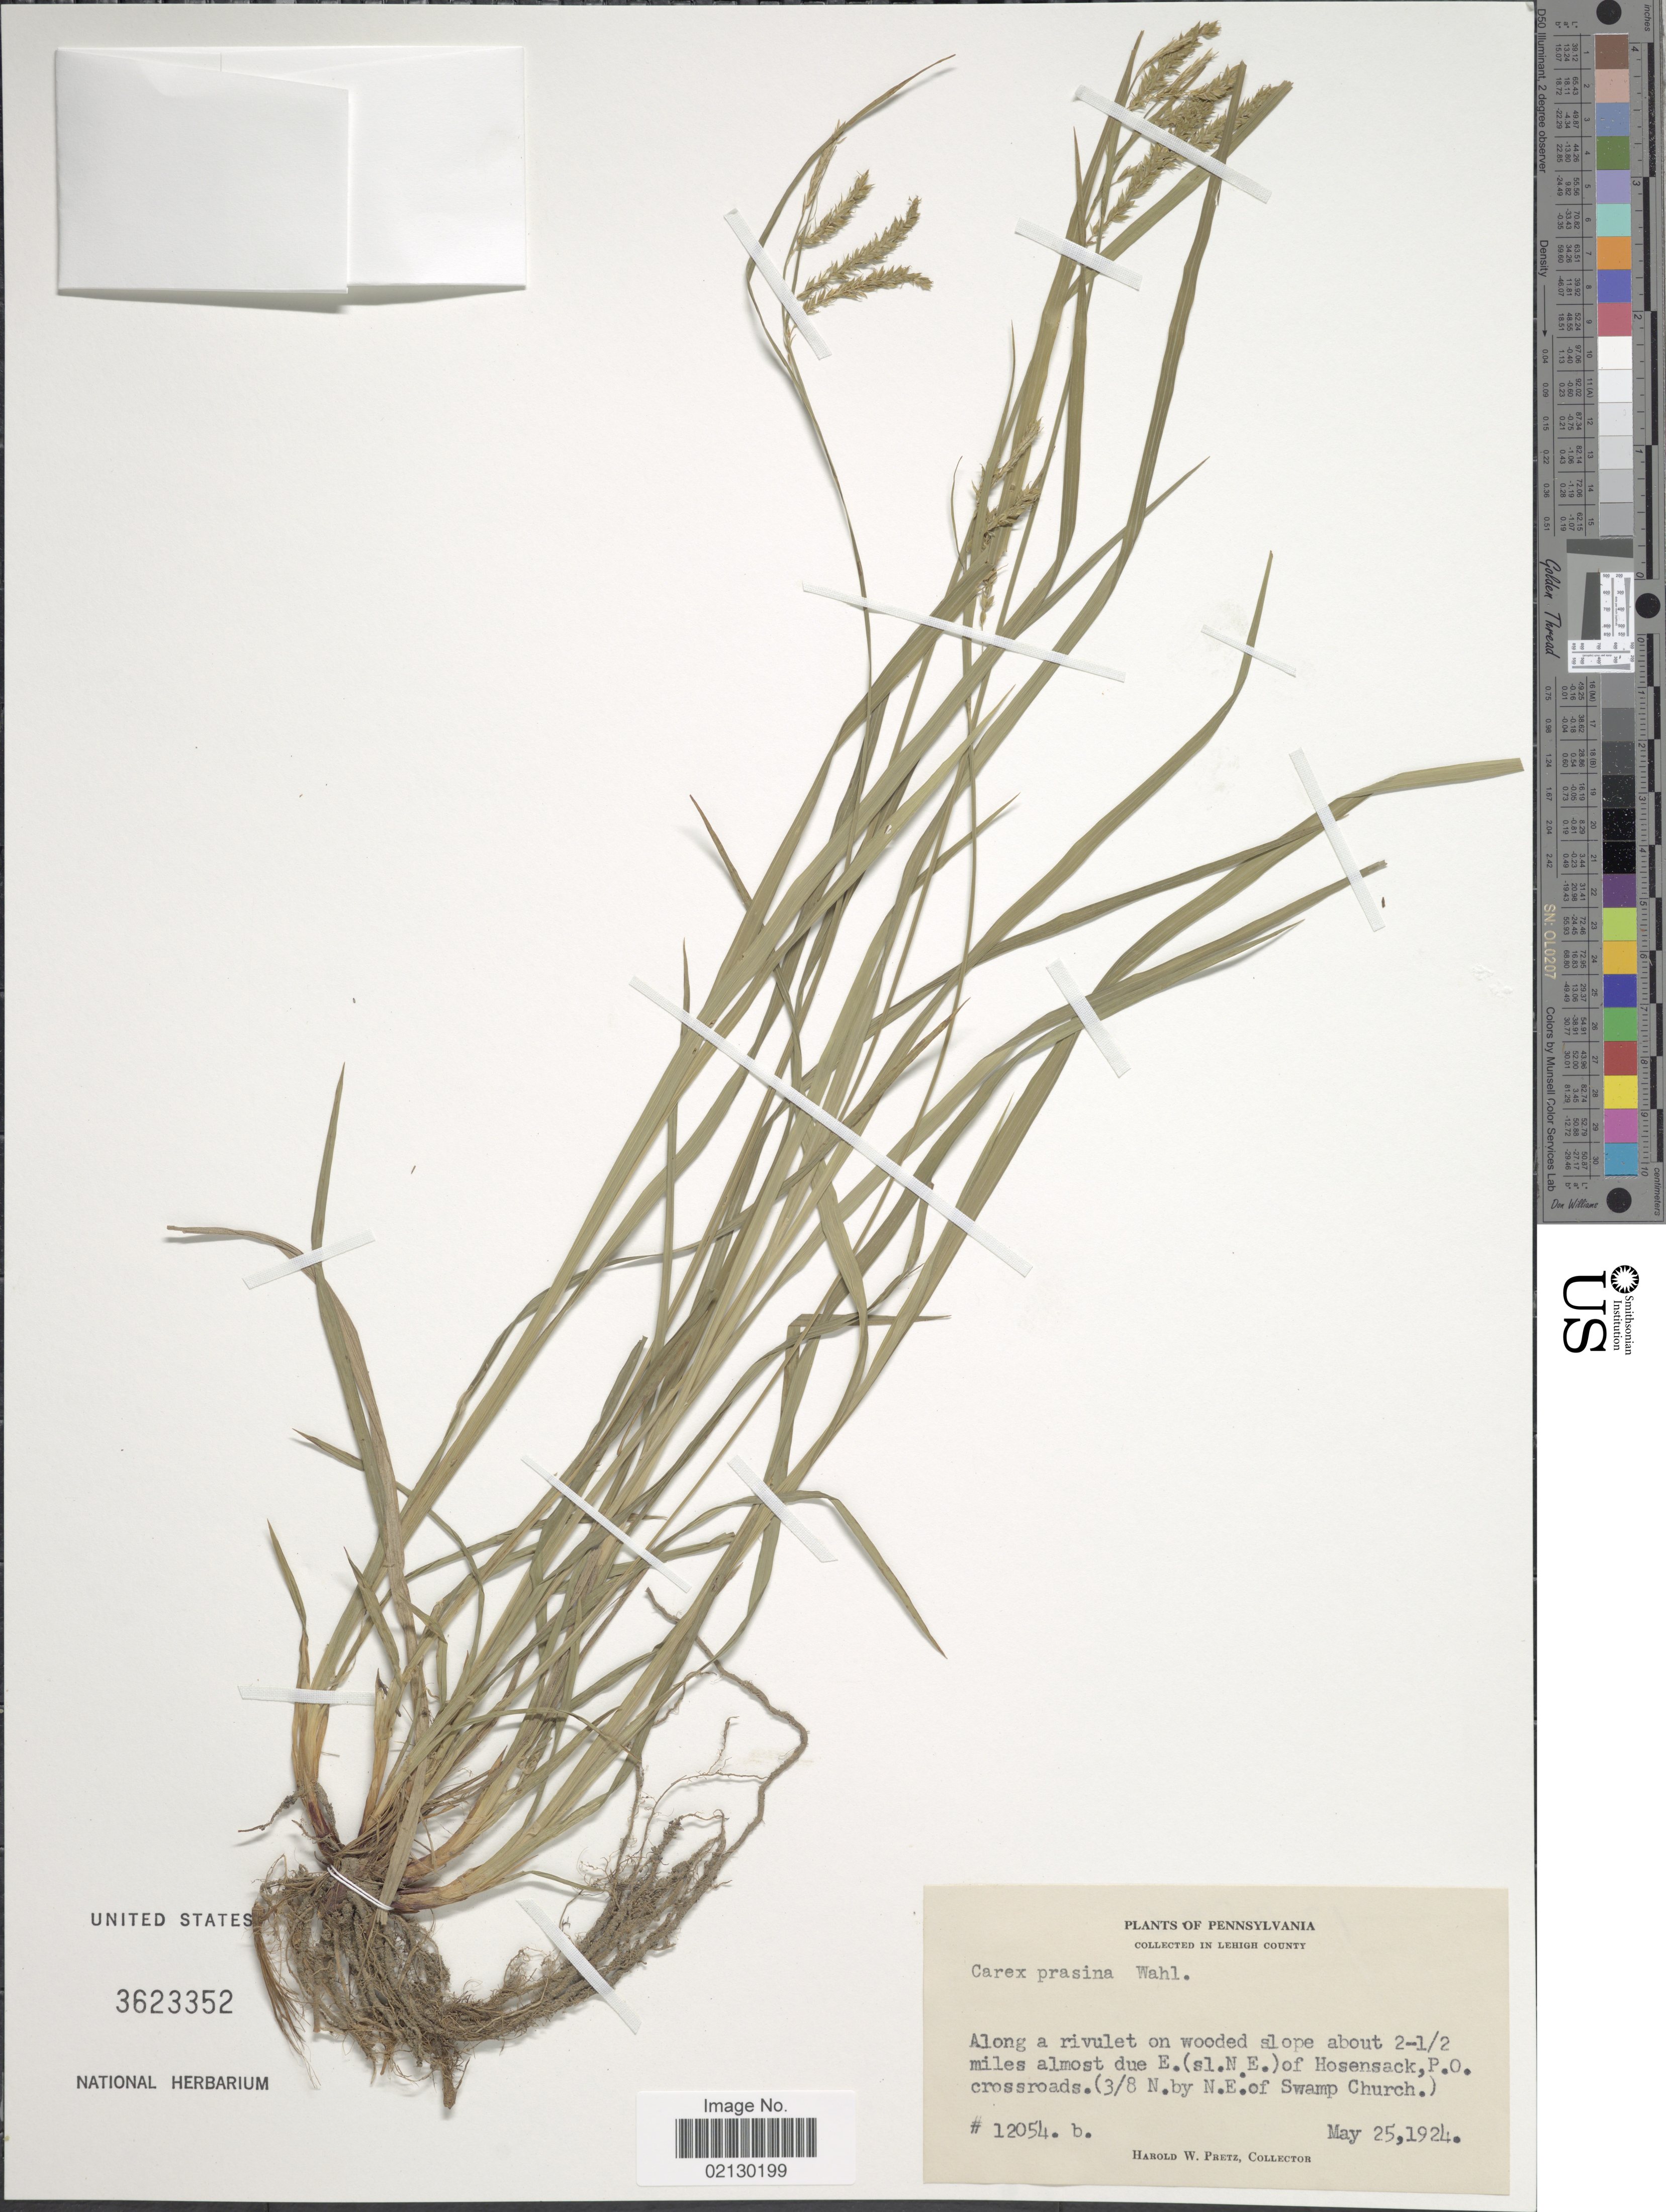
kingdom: Plantae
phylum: Tracheophyta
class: Liliopsida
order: Poales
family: Cyperaceae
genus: Carex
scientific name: Carex prasina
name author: Wahlenb.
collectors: H. W. Pretz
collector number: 12054. b.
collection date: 1924-05-25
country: United States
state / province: Pennsylvania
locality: Lehigh County. Along a rivulet on wooded slope about 2-1/2 miles almost due E. (sl.N. E.) of Hosensack, P.O. crossroads. (3/8 N. by N.E. of Swamp Church)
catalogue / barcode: US 3623352